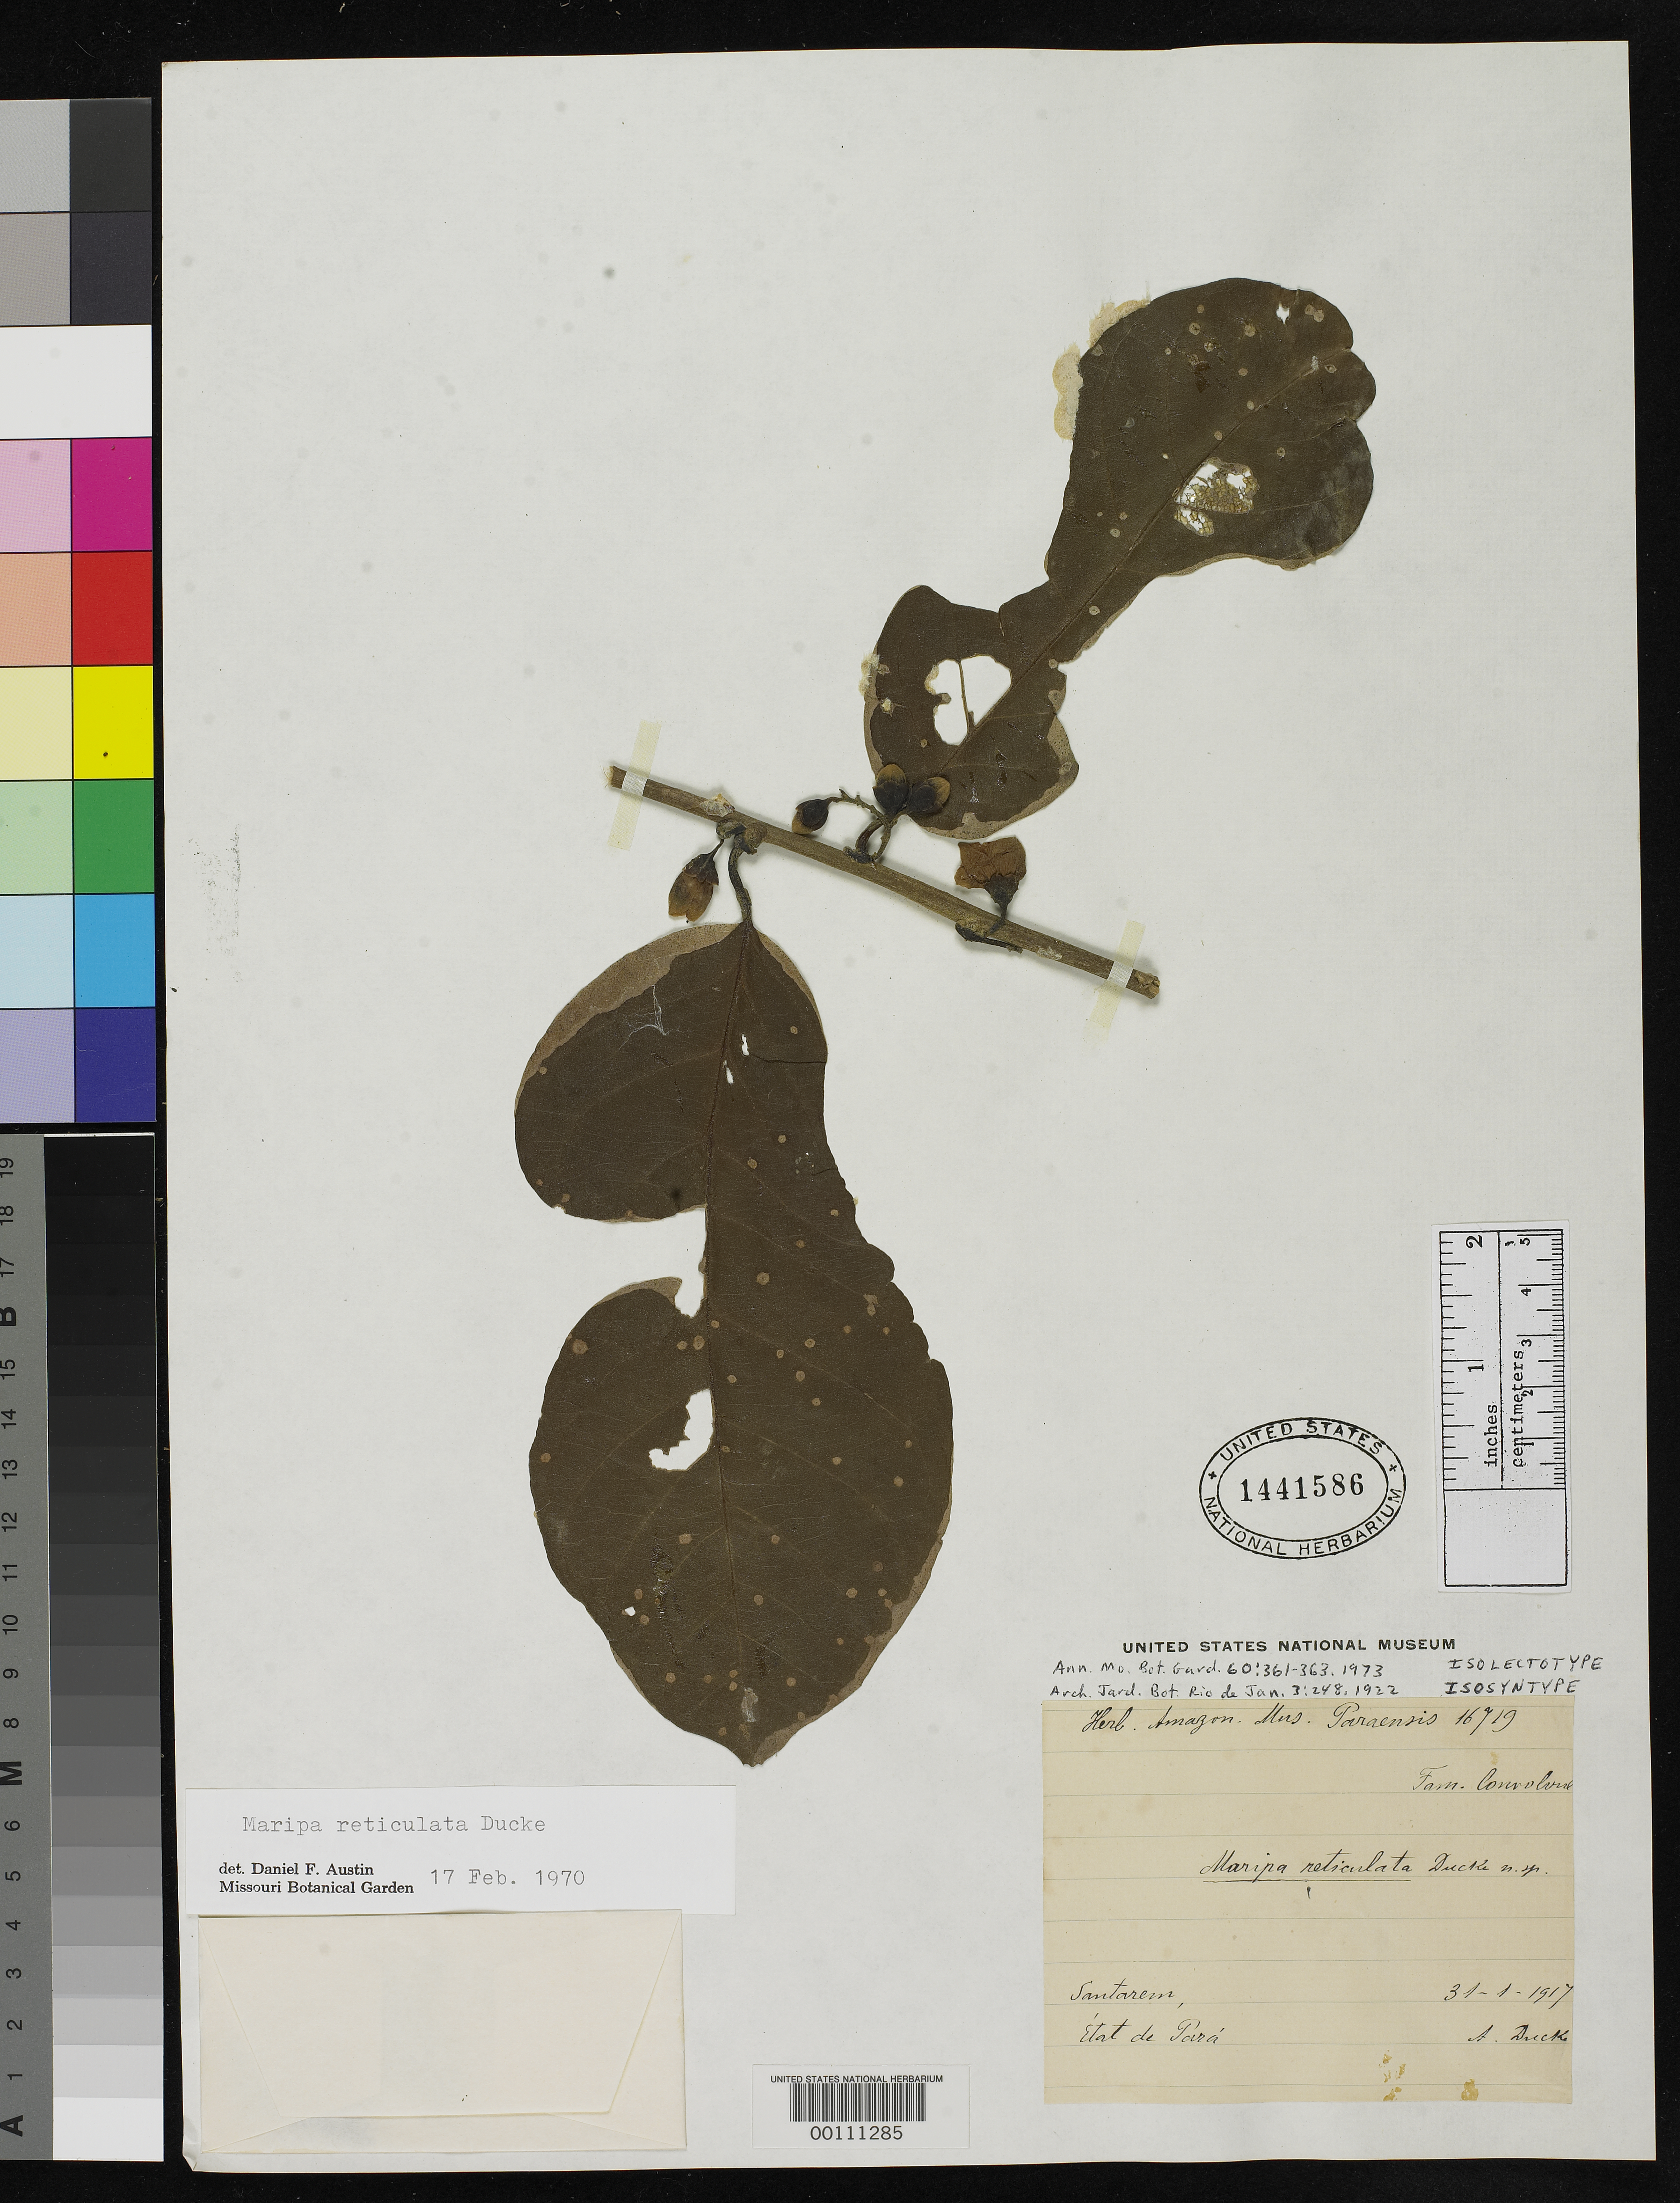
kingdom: Plantae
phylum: Tracheophyta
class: Magnoliopsida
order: Solanales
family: Convolvulaceae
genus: Maripa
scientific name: Maripa reticulata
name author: Ducke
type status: Isosyntype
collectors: A. Ducke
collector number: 16719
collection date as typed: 31 Jan 1917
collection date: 1917-01-31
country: Brazil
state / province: Pará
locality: Santarem.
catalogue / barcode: US 1441586